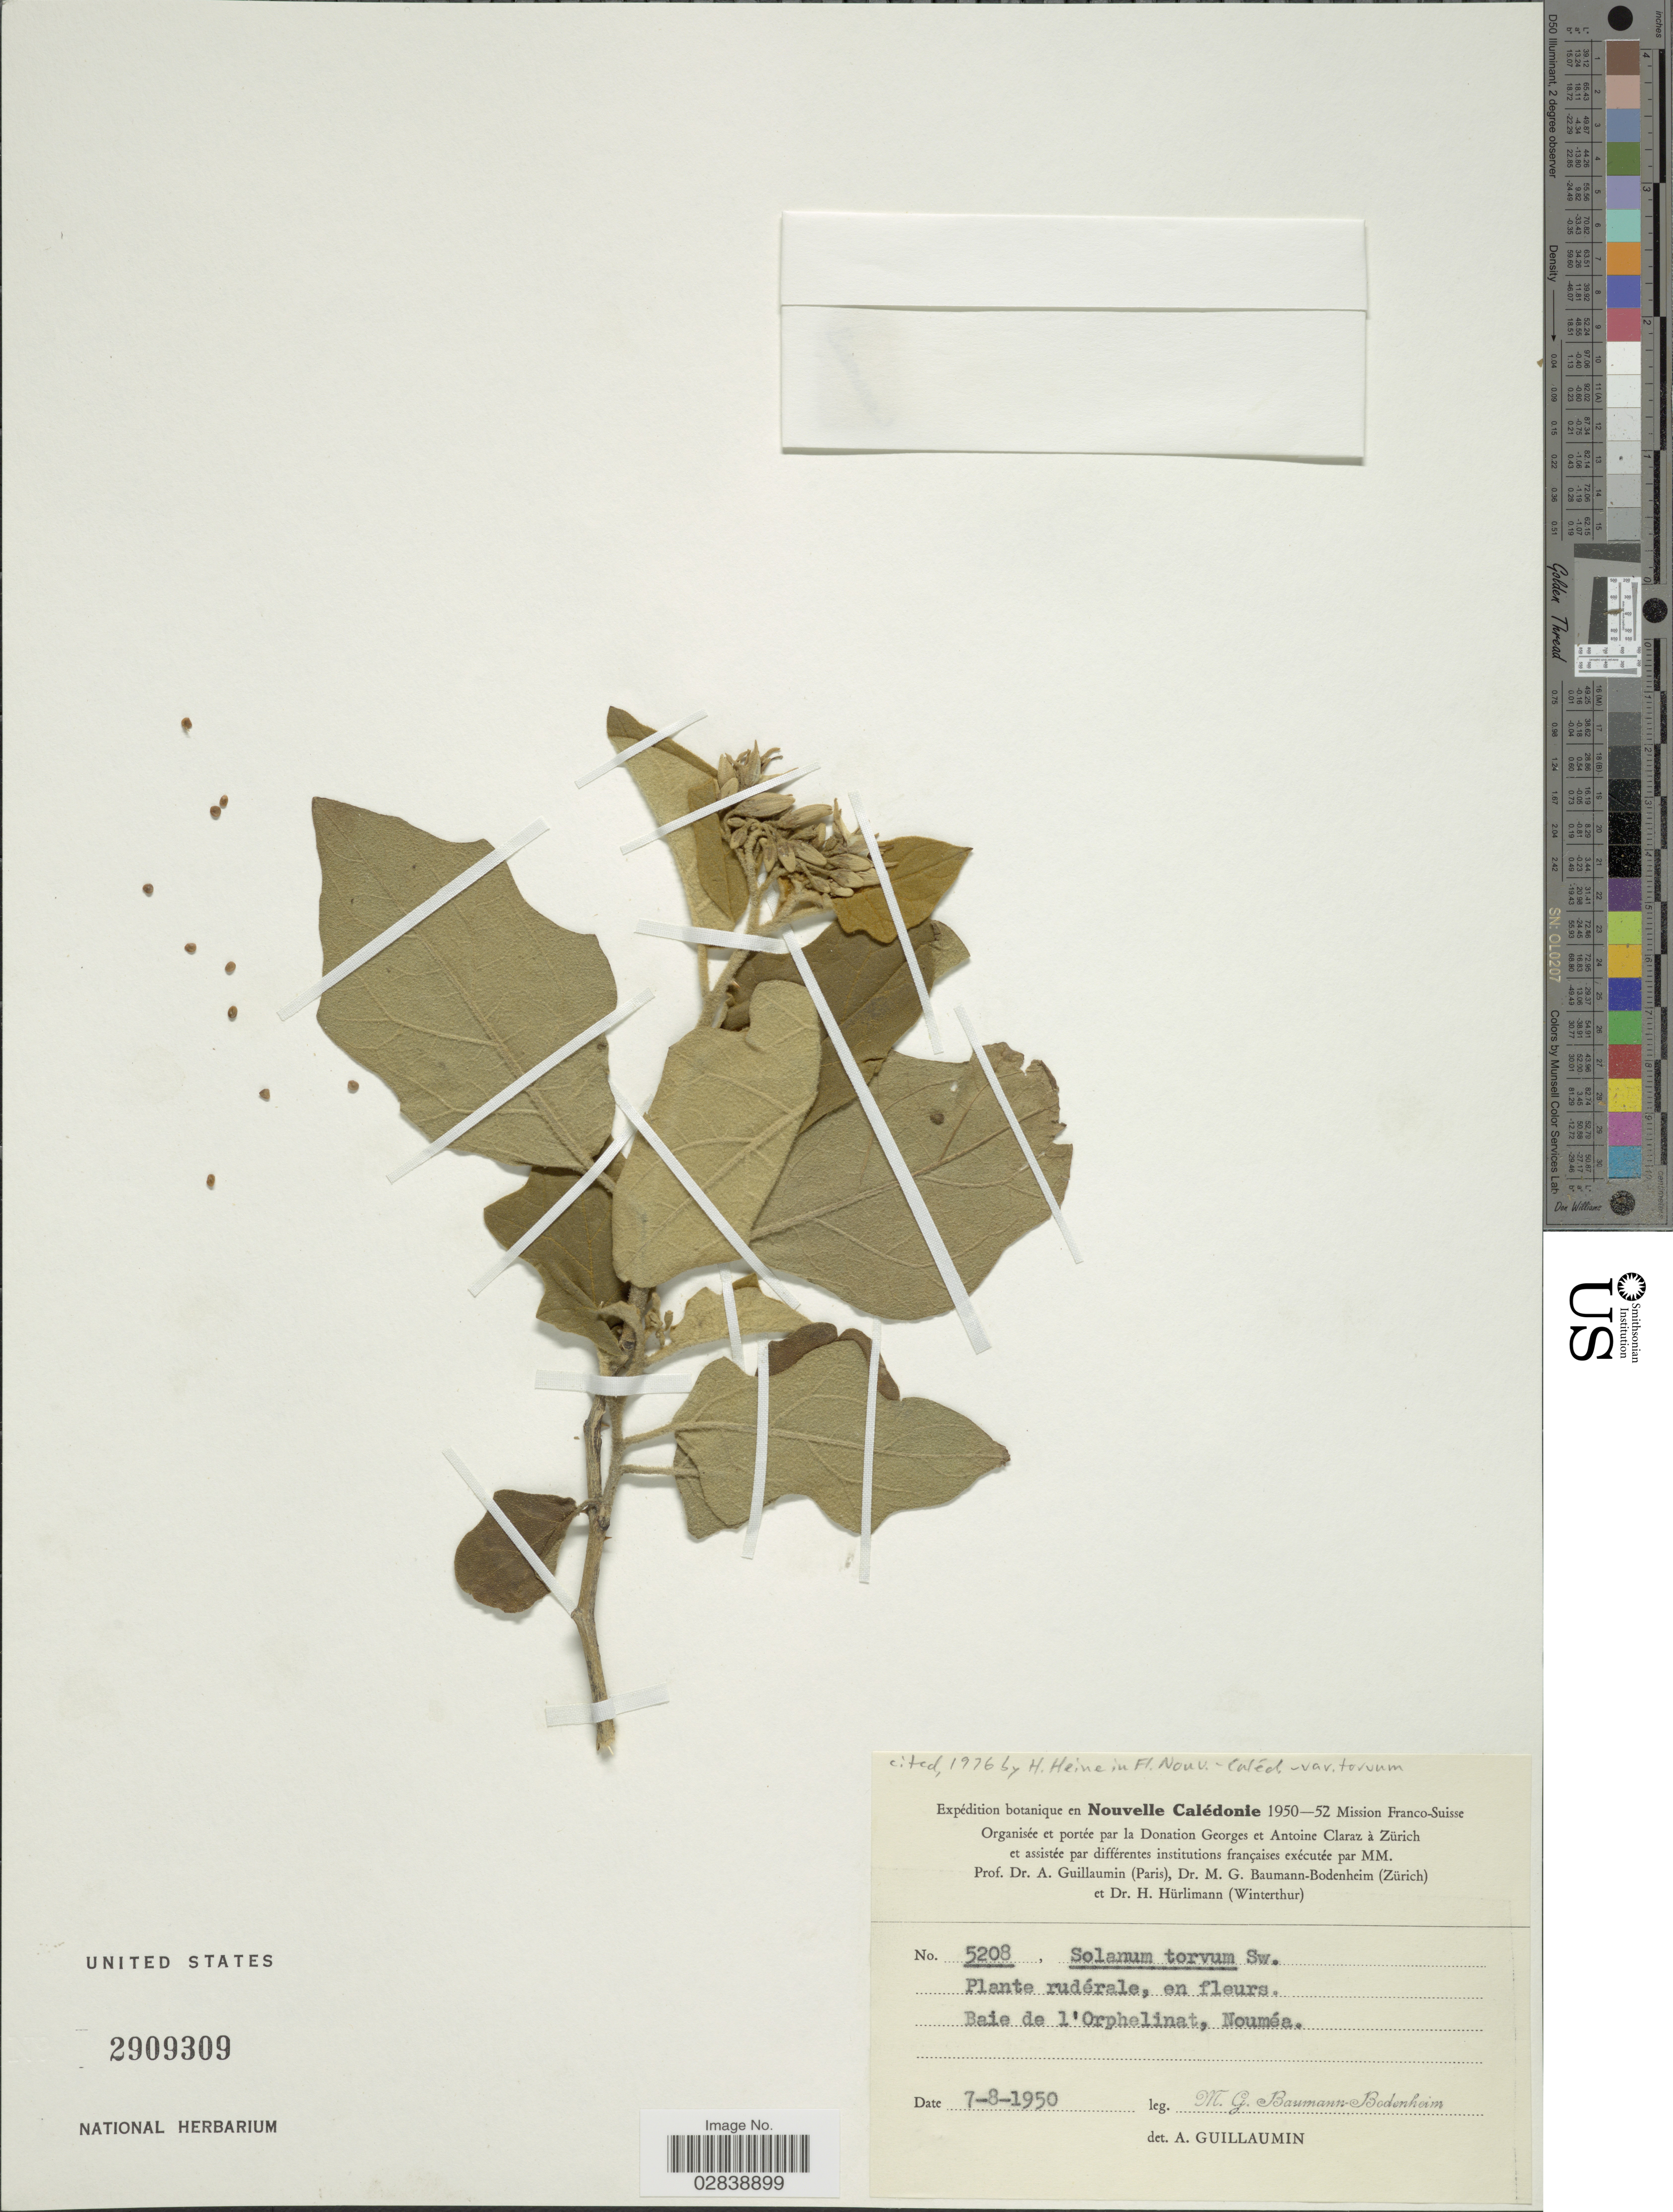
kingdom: Plantae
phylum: Tracheophyta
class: Magnoliopsida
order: Solanales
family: Solanaceae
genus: Solanum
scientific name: Solanum torvum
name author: Sw.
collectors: M. G. Baumann-Bodenheim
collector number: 5208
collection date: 1950-08-07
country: New Caledonia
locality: Baie de l'Orphelinat, Nouméa.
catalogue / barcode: US 2909309